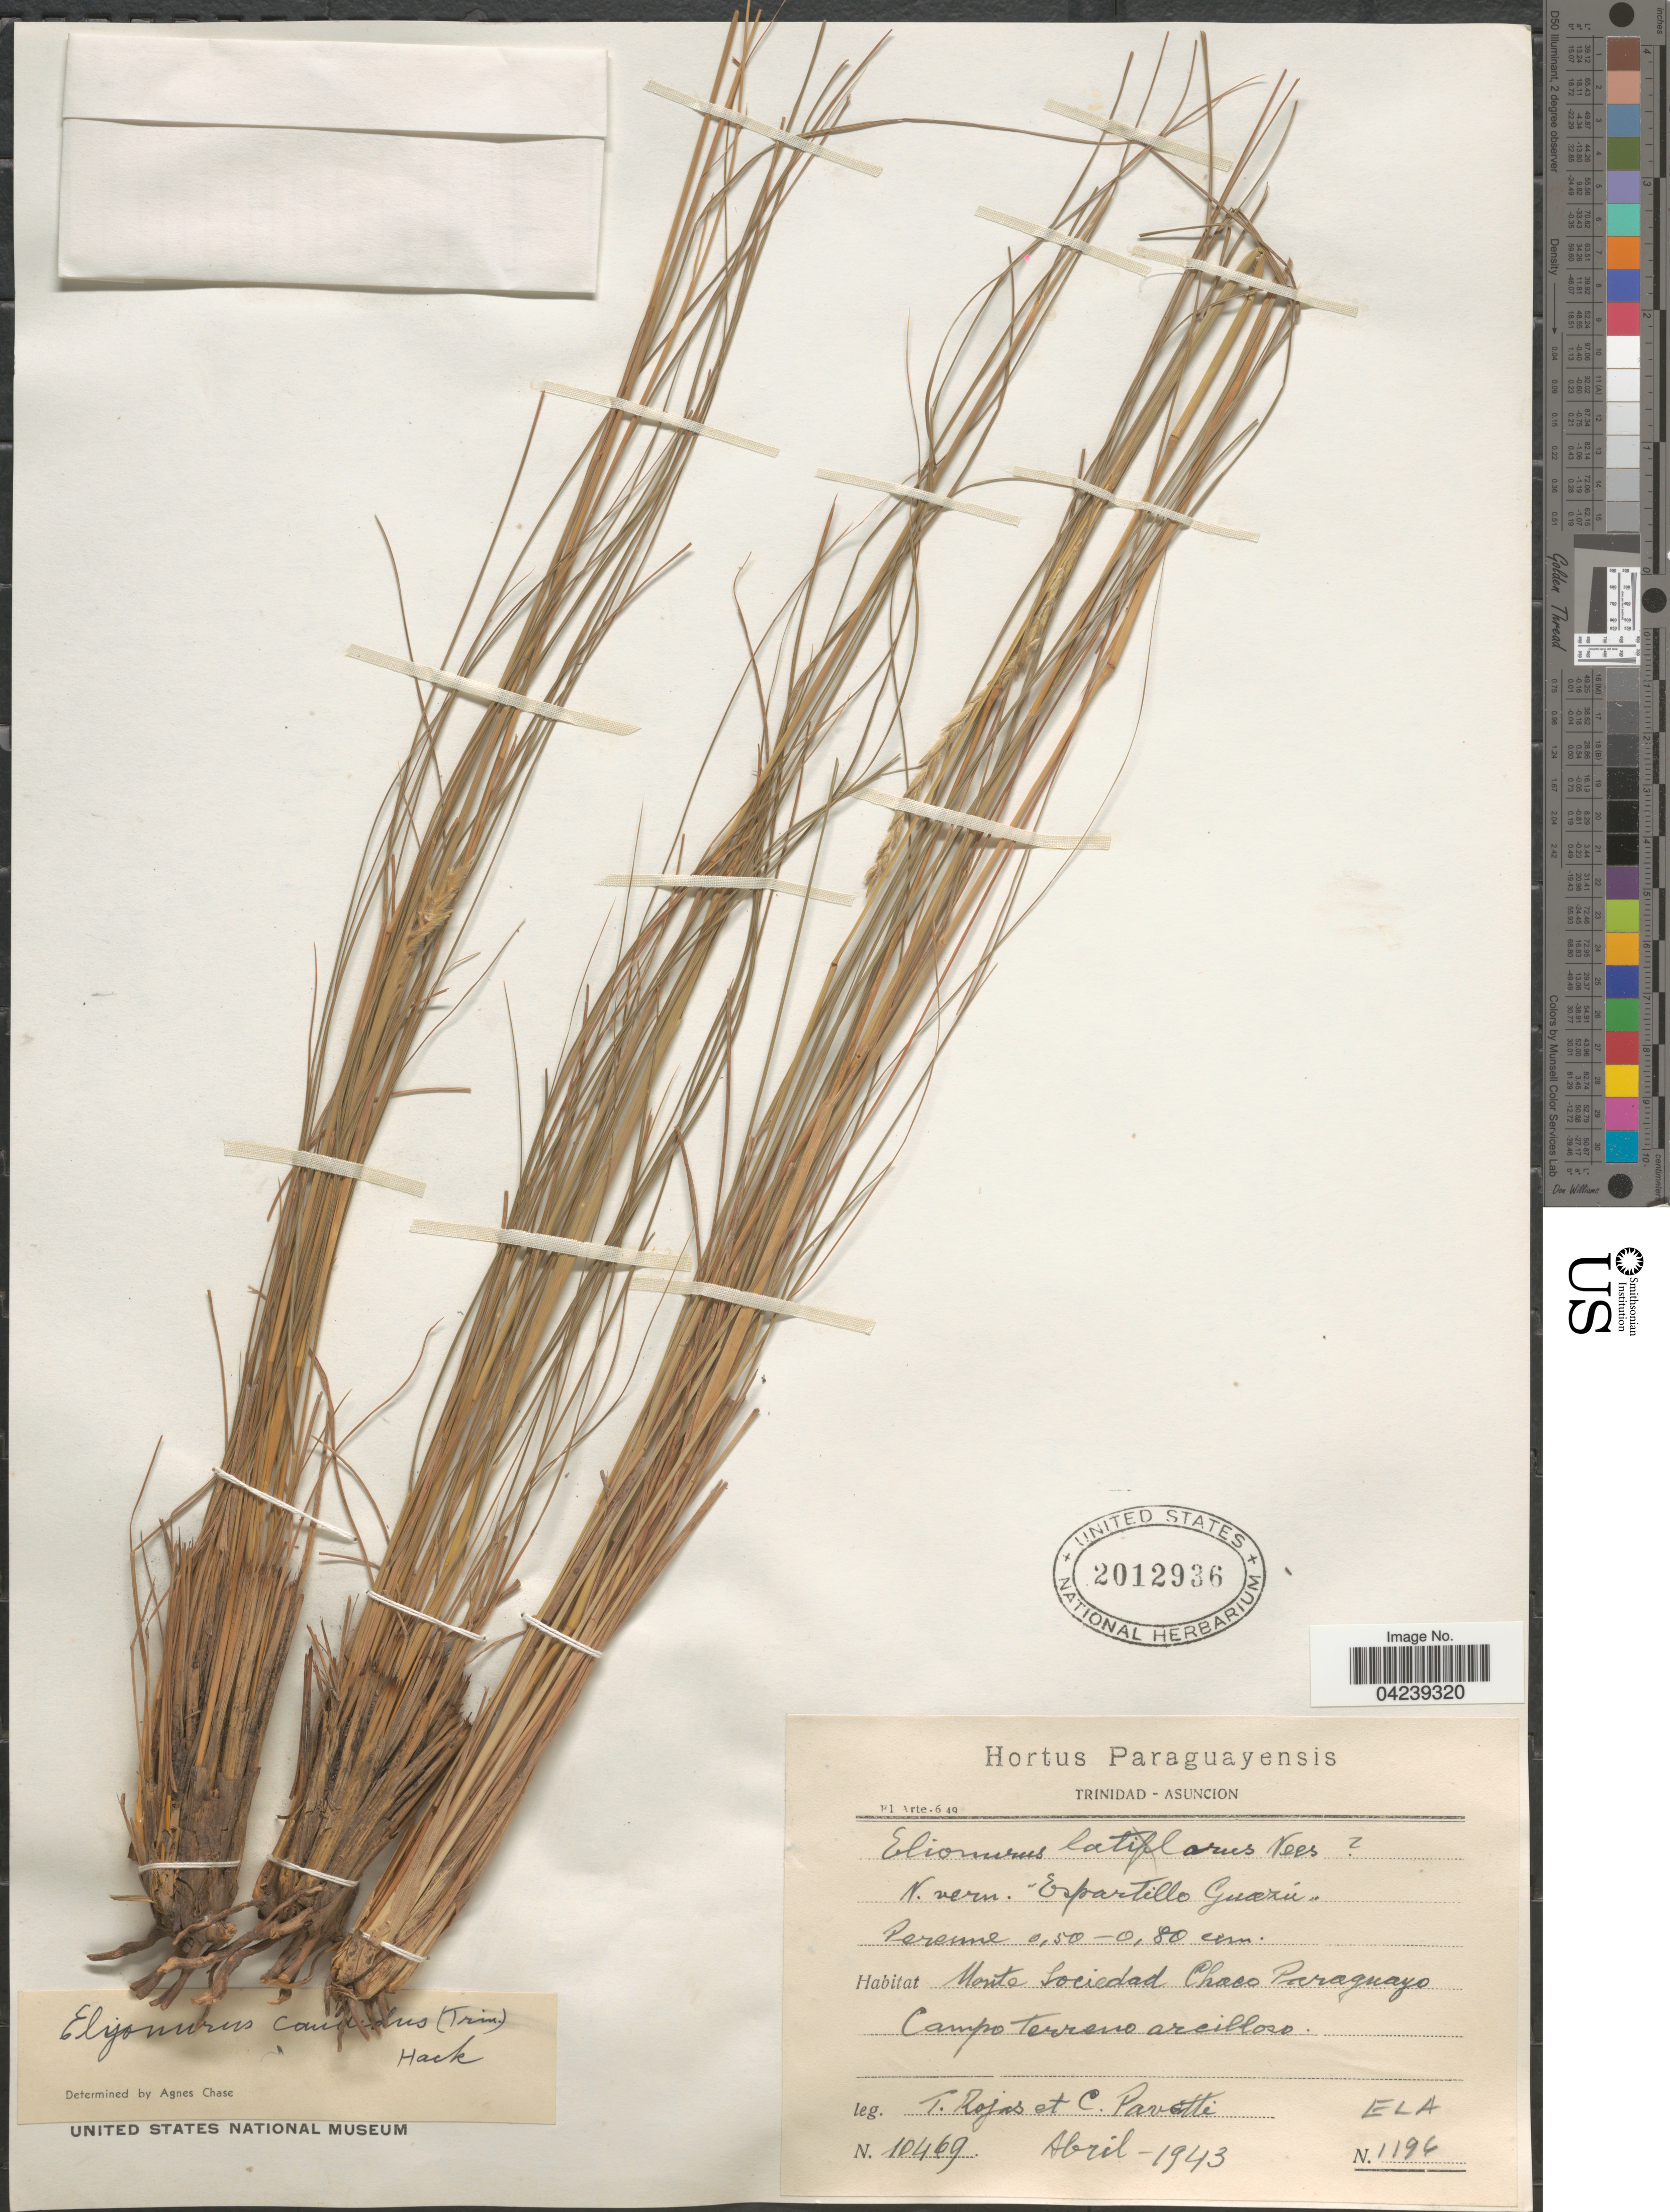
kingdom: Plantae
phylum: Tracheophyta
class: Liliopsida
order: Poales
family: Poaceae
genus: Elionurus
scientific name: Elionurus tripsacoides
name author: Humb. & Bonpl. ex Willd.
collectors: T. Rojas & C. Pavetti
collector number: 10469/1196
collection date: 1943-04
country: Paraguay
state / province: Asuncion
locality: Trinidad-Asuncion. Monte Sociedad. Chaco Paraguayo. Campo Terreno arcilloso.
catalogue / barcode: US 2012936